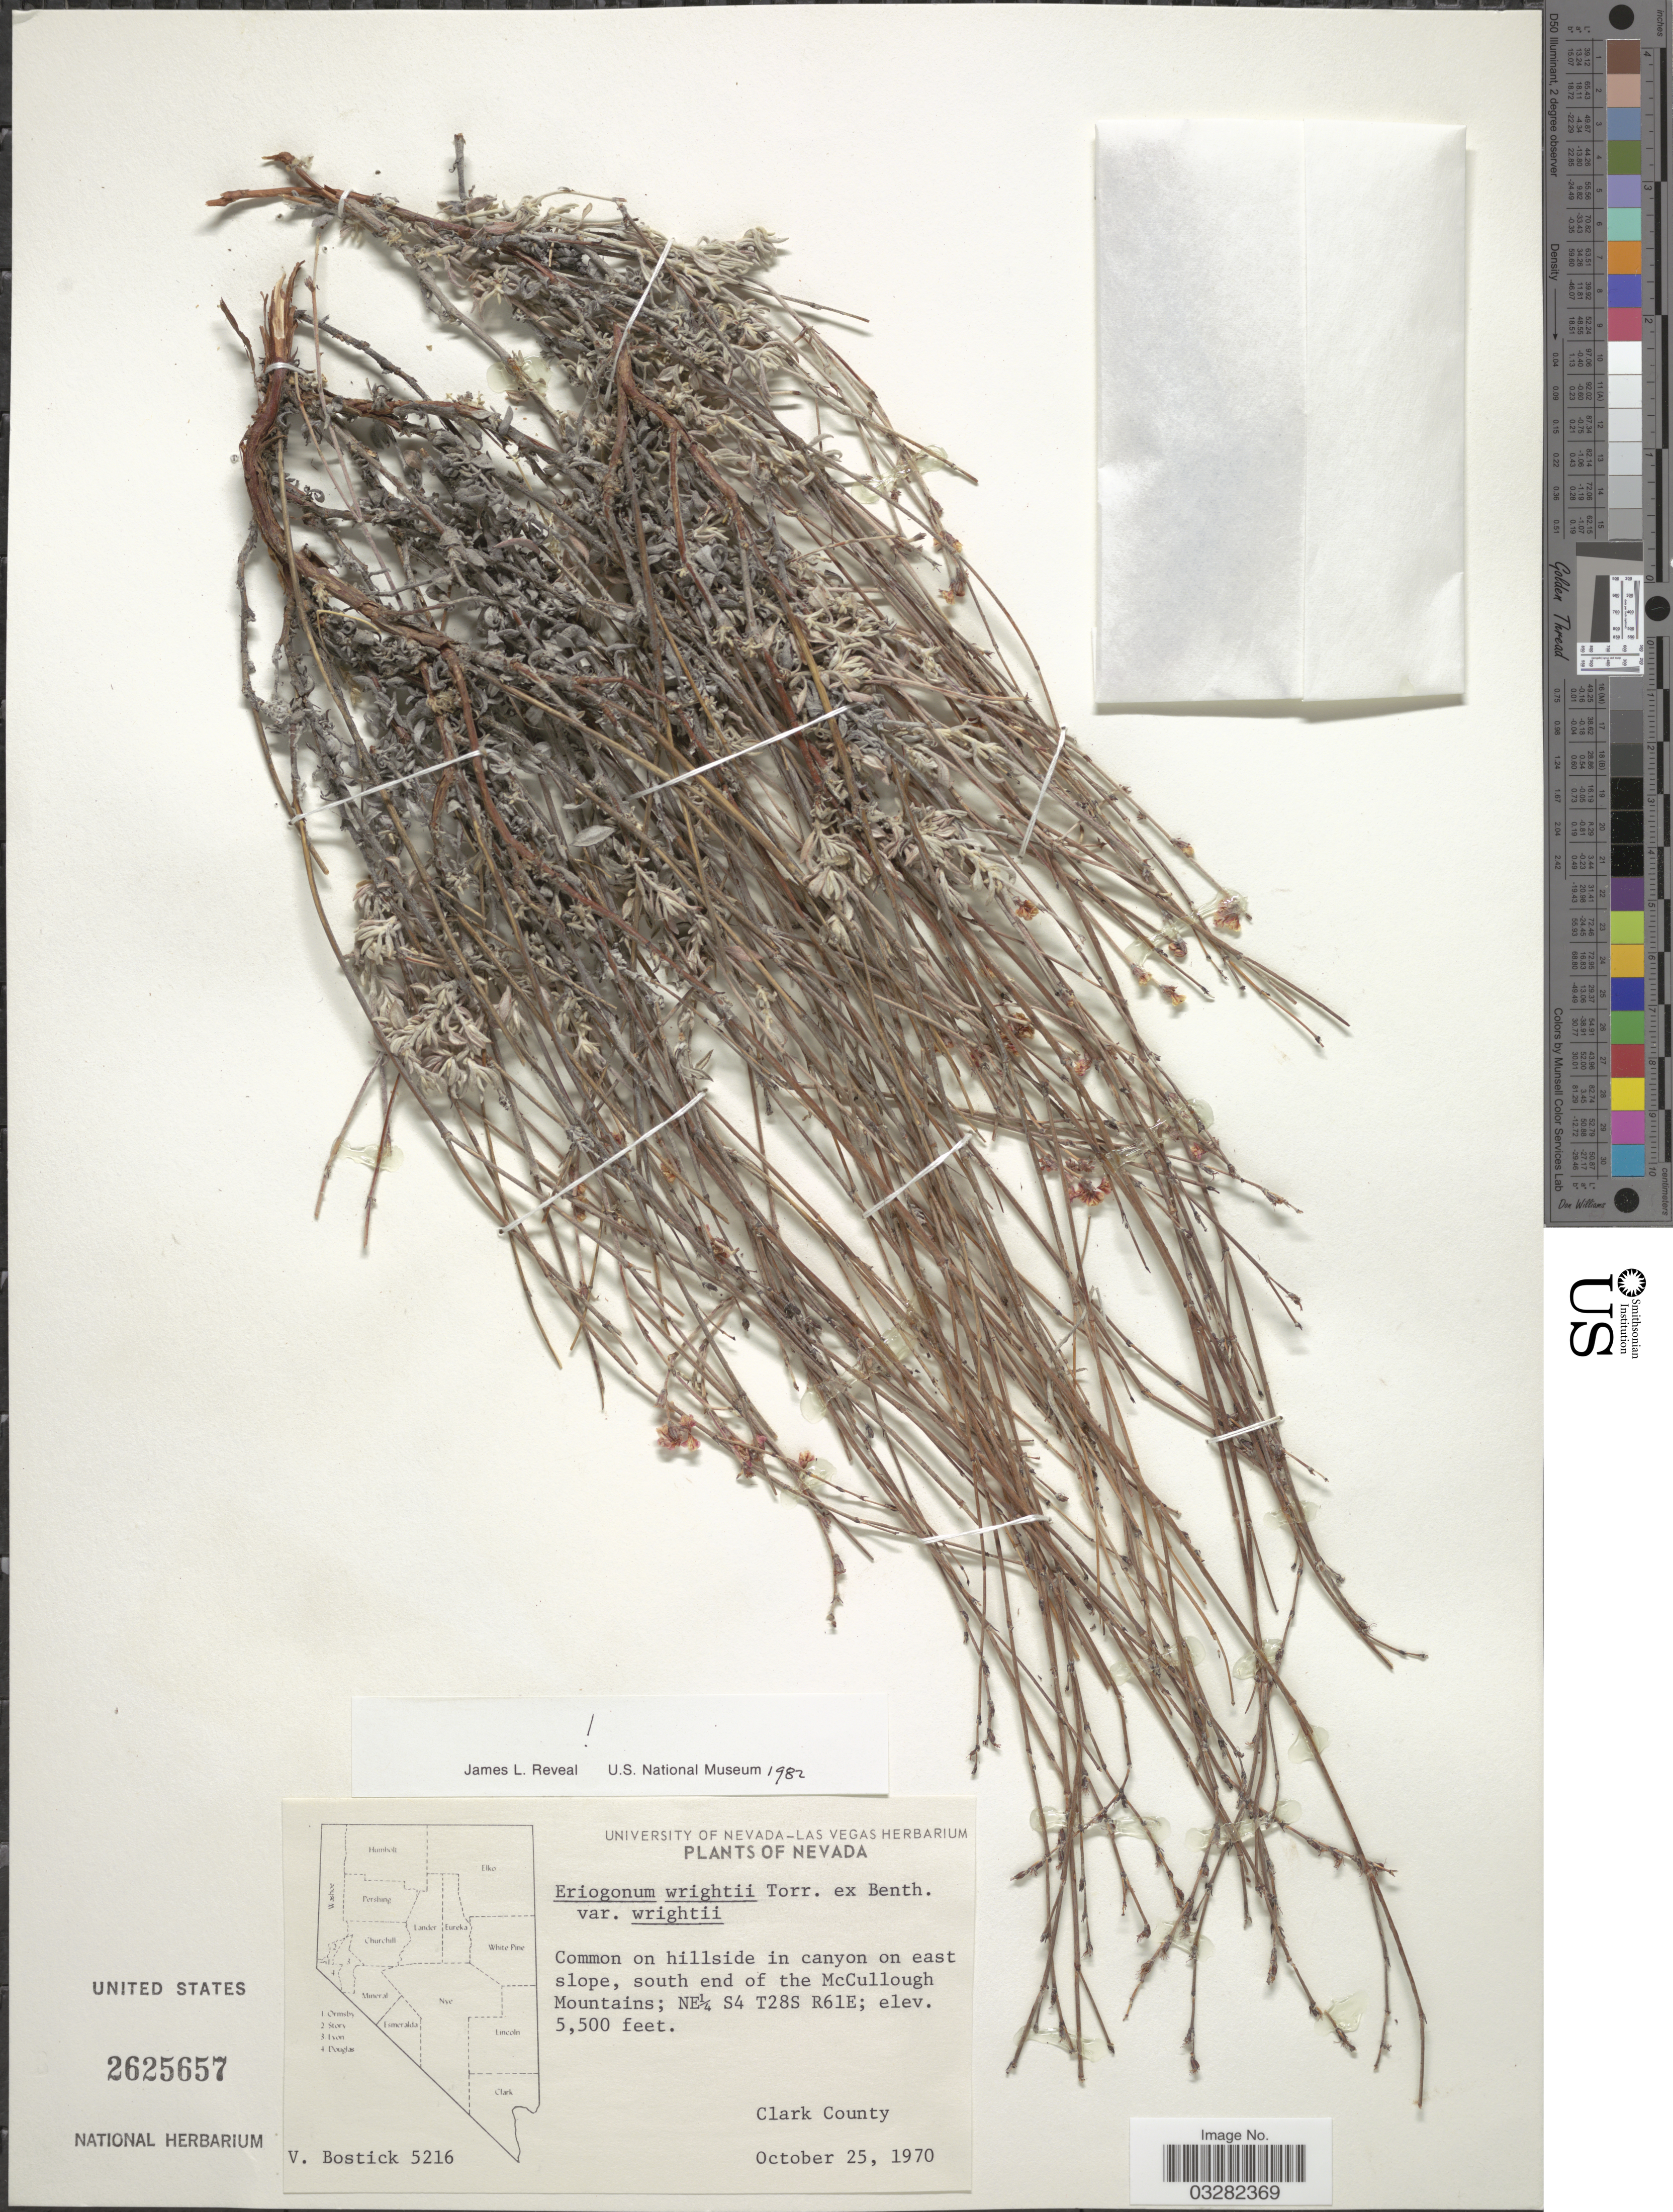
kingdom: Plantae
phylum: Tracheophyta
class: Magnoliopsida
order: Caryophyllales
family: Polygonaceae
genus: Eriogonum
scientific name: Eriogonum wrightii var. wrightii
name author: Torr. ex Benth.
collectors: V. Bostick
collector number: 5216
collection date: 1970-10-25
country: United States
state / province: Nevada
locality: On hillside in canyon on east slope, south end of the McCullough Mountains; NE¼ S4 T28S R61E. Clark County.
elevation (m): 1676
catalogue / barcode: US 2625657